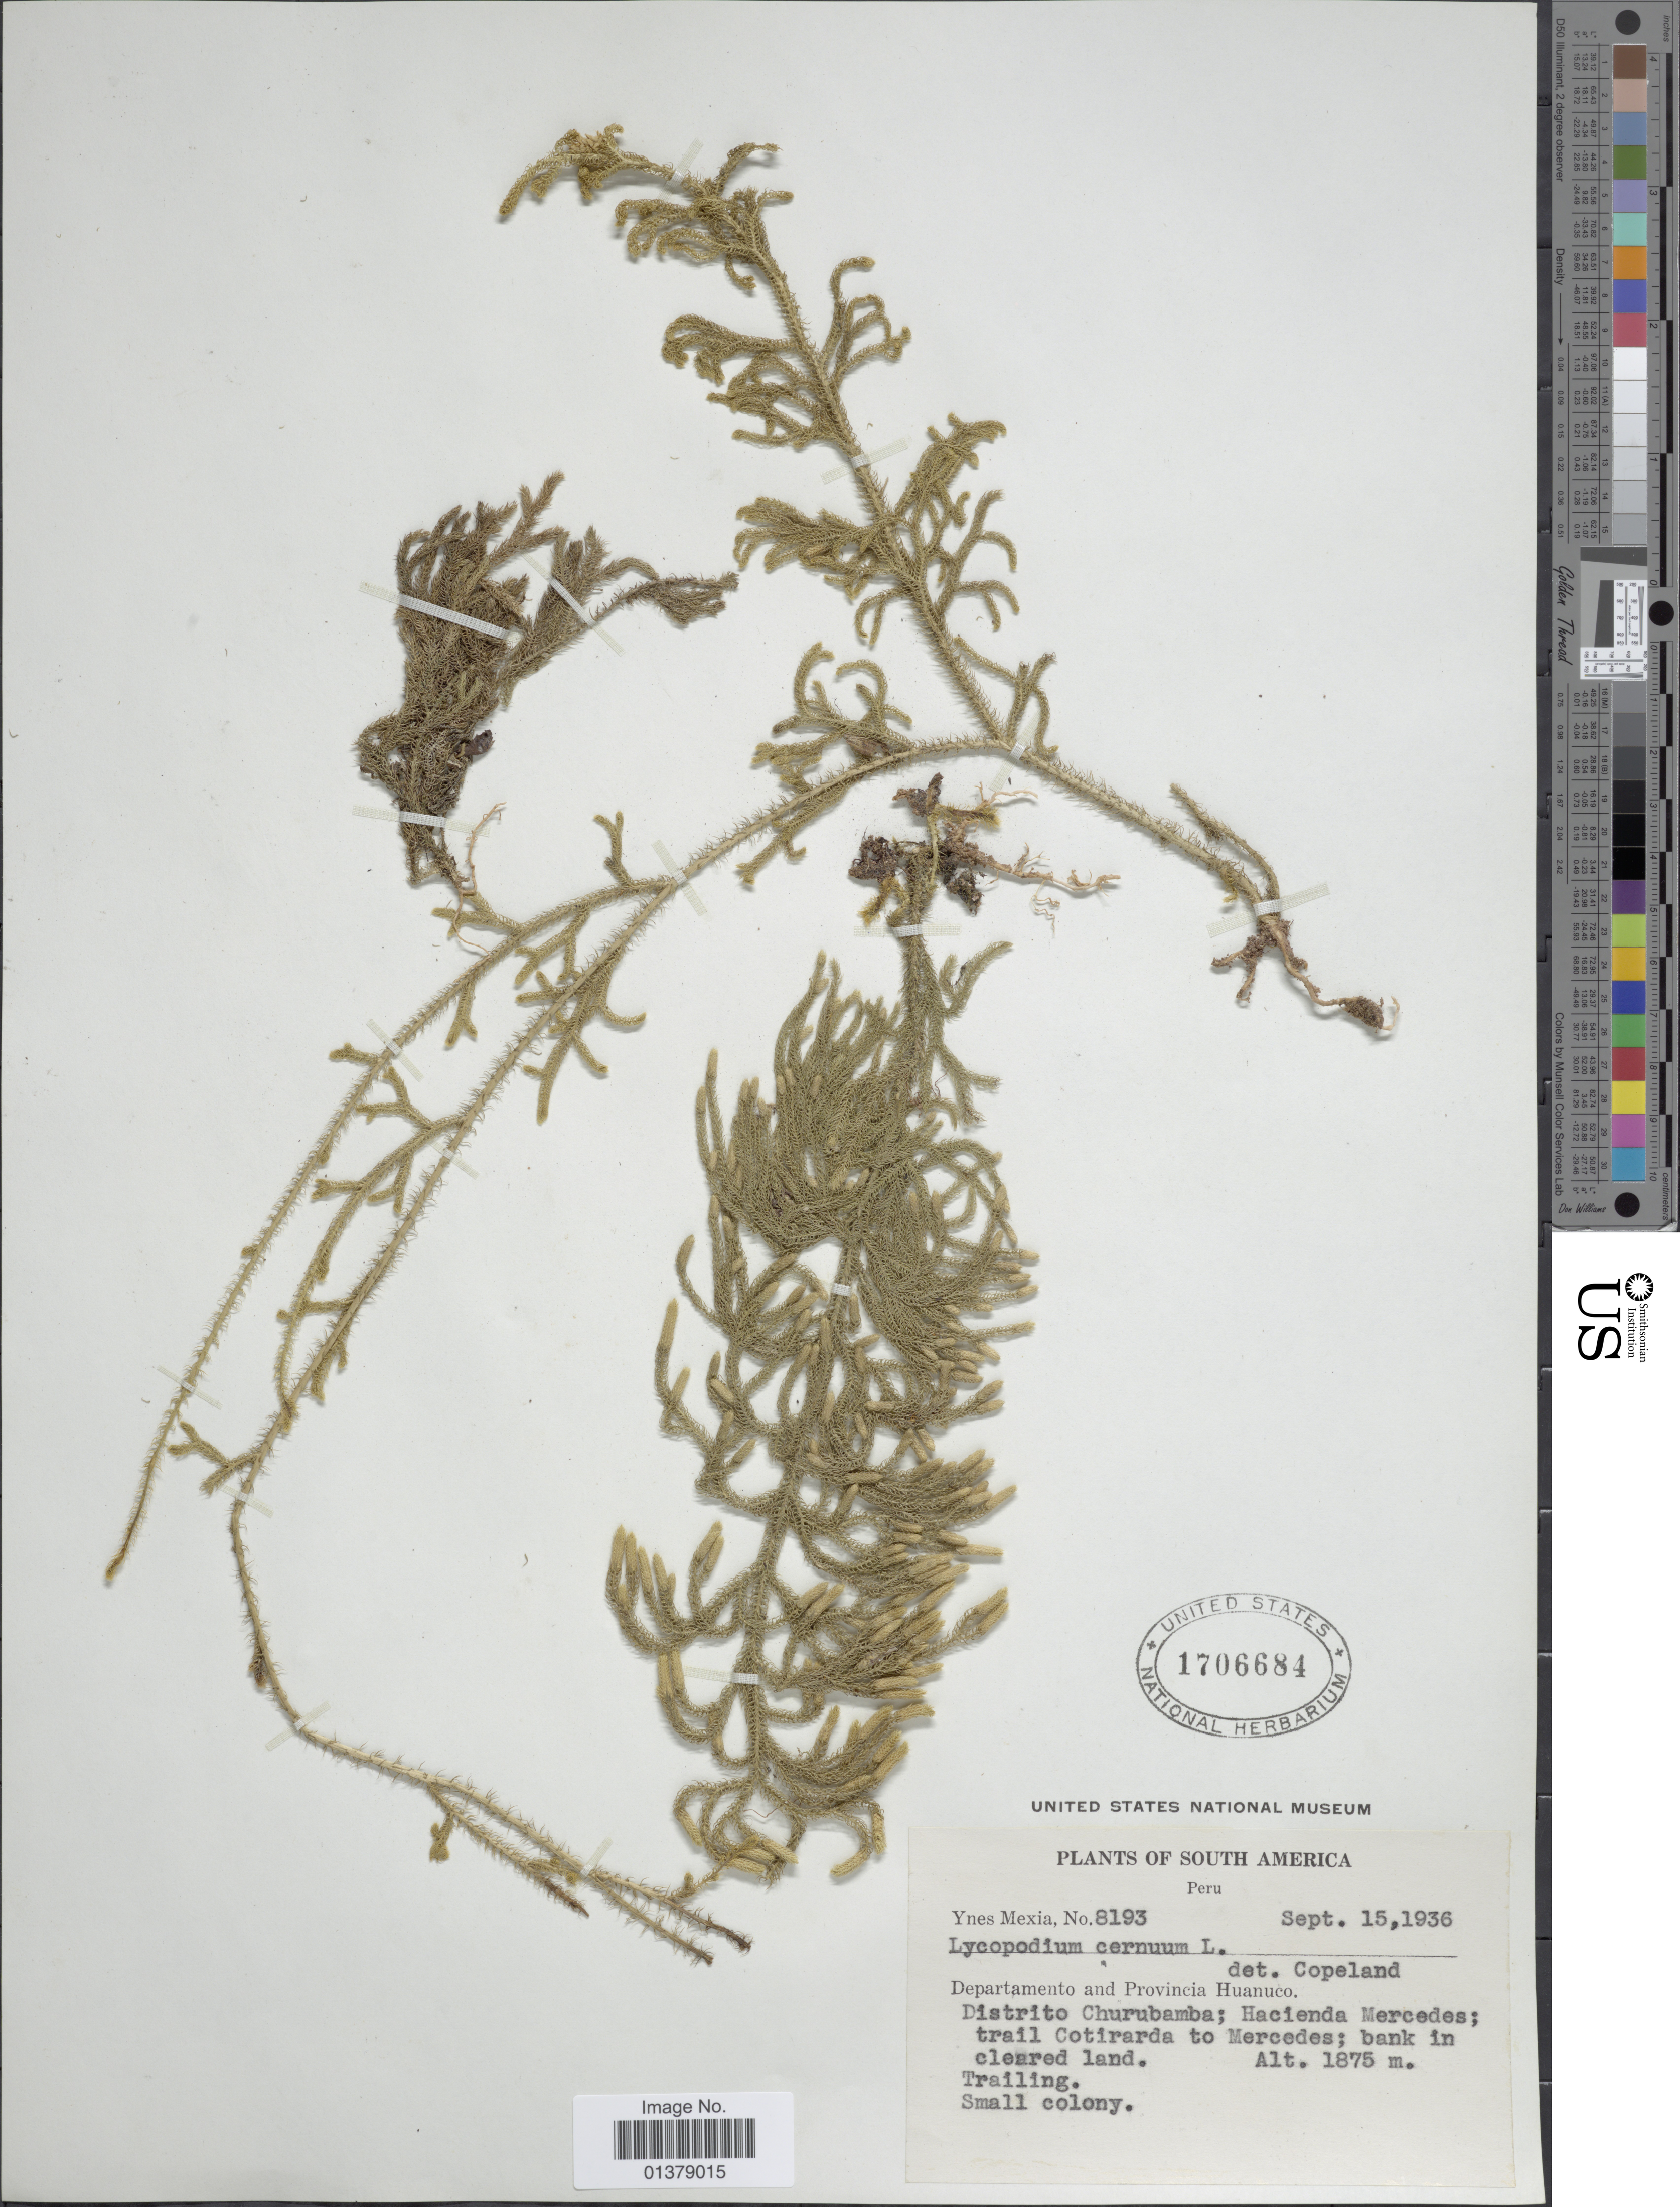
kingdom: Plantae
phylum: Tracheophyta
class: Lycopodiopsida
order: Lycopodiales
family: Lycopodiaceae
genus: Palhinhaea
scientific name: Palhinhaea cernua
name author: (L.) Vasc. & Franco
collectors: Y. Mexia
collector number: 8193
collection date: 1936-09-15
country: Peru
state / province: Huánuco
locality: Distrito Churubamba: hacienda Mercedes; trail Cotirarda to Mercedes, bank in cleared land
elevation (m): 1875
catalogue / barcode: US 1706684